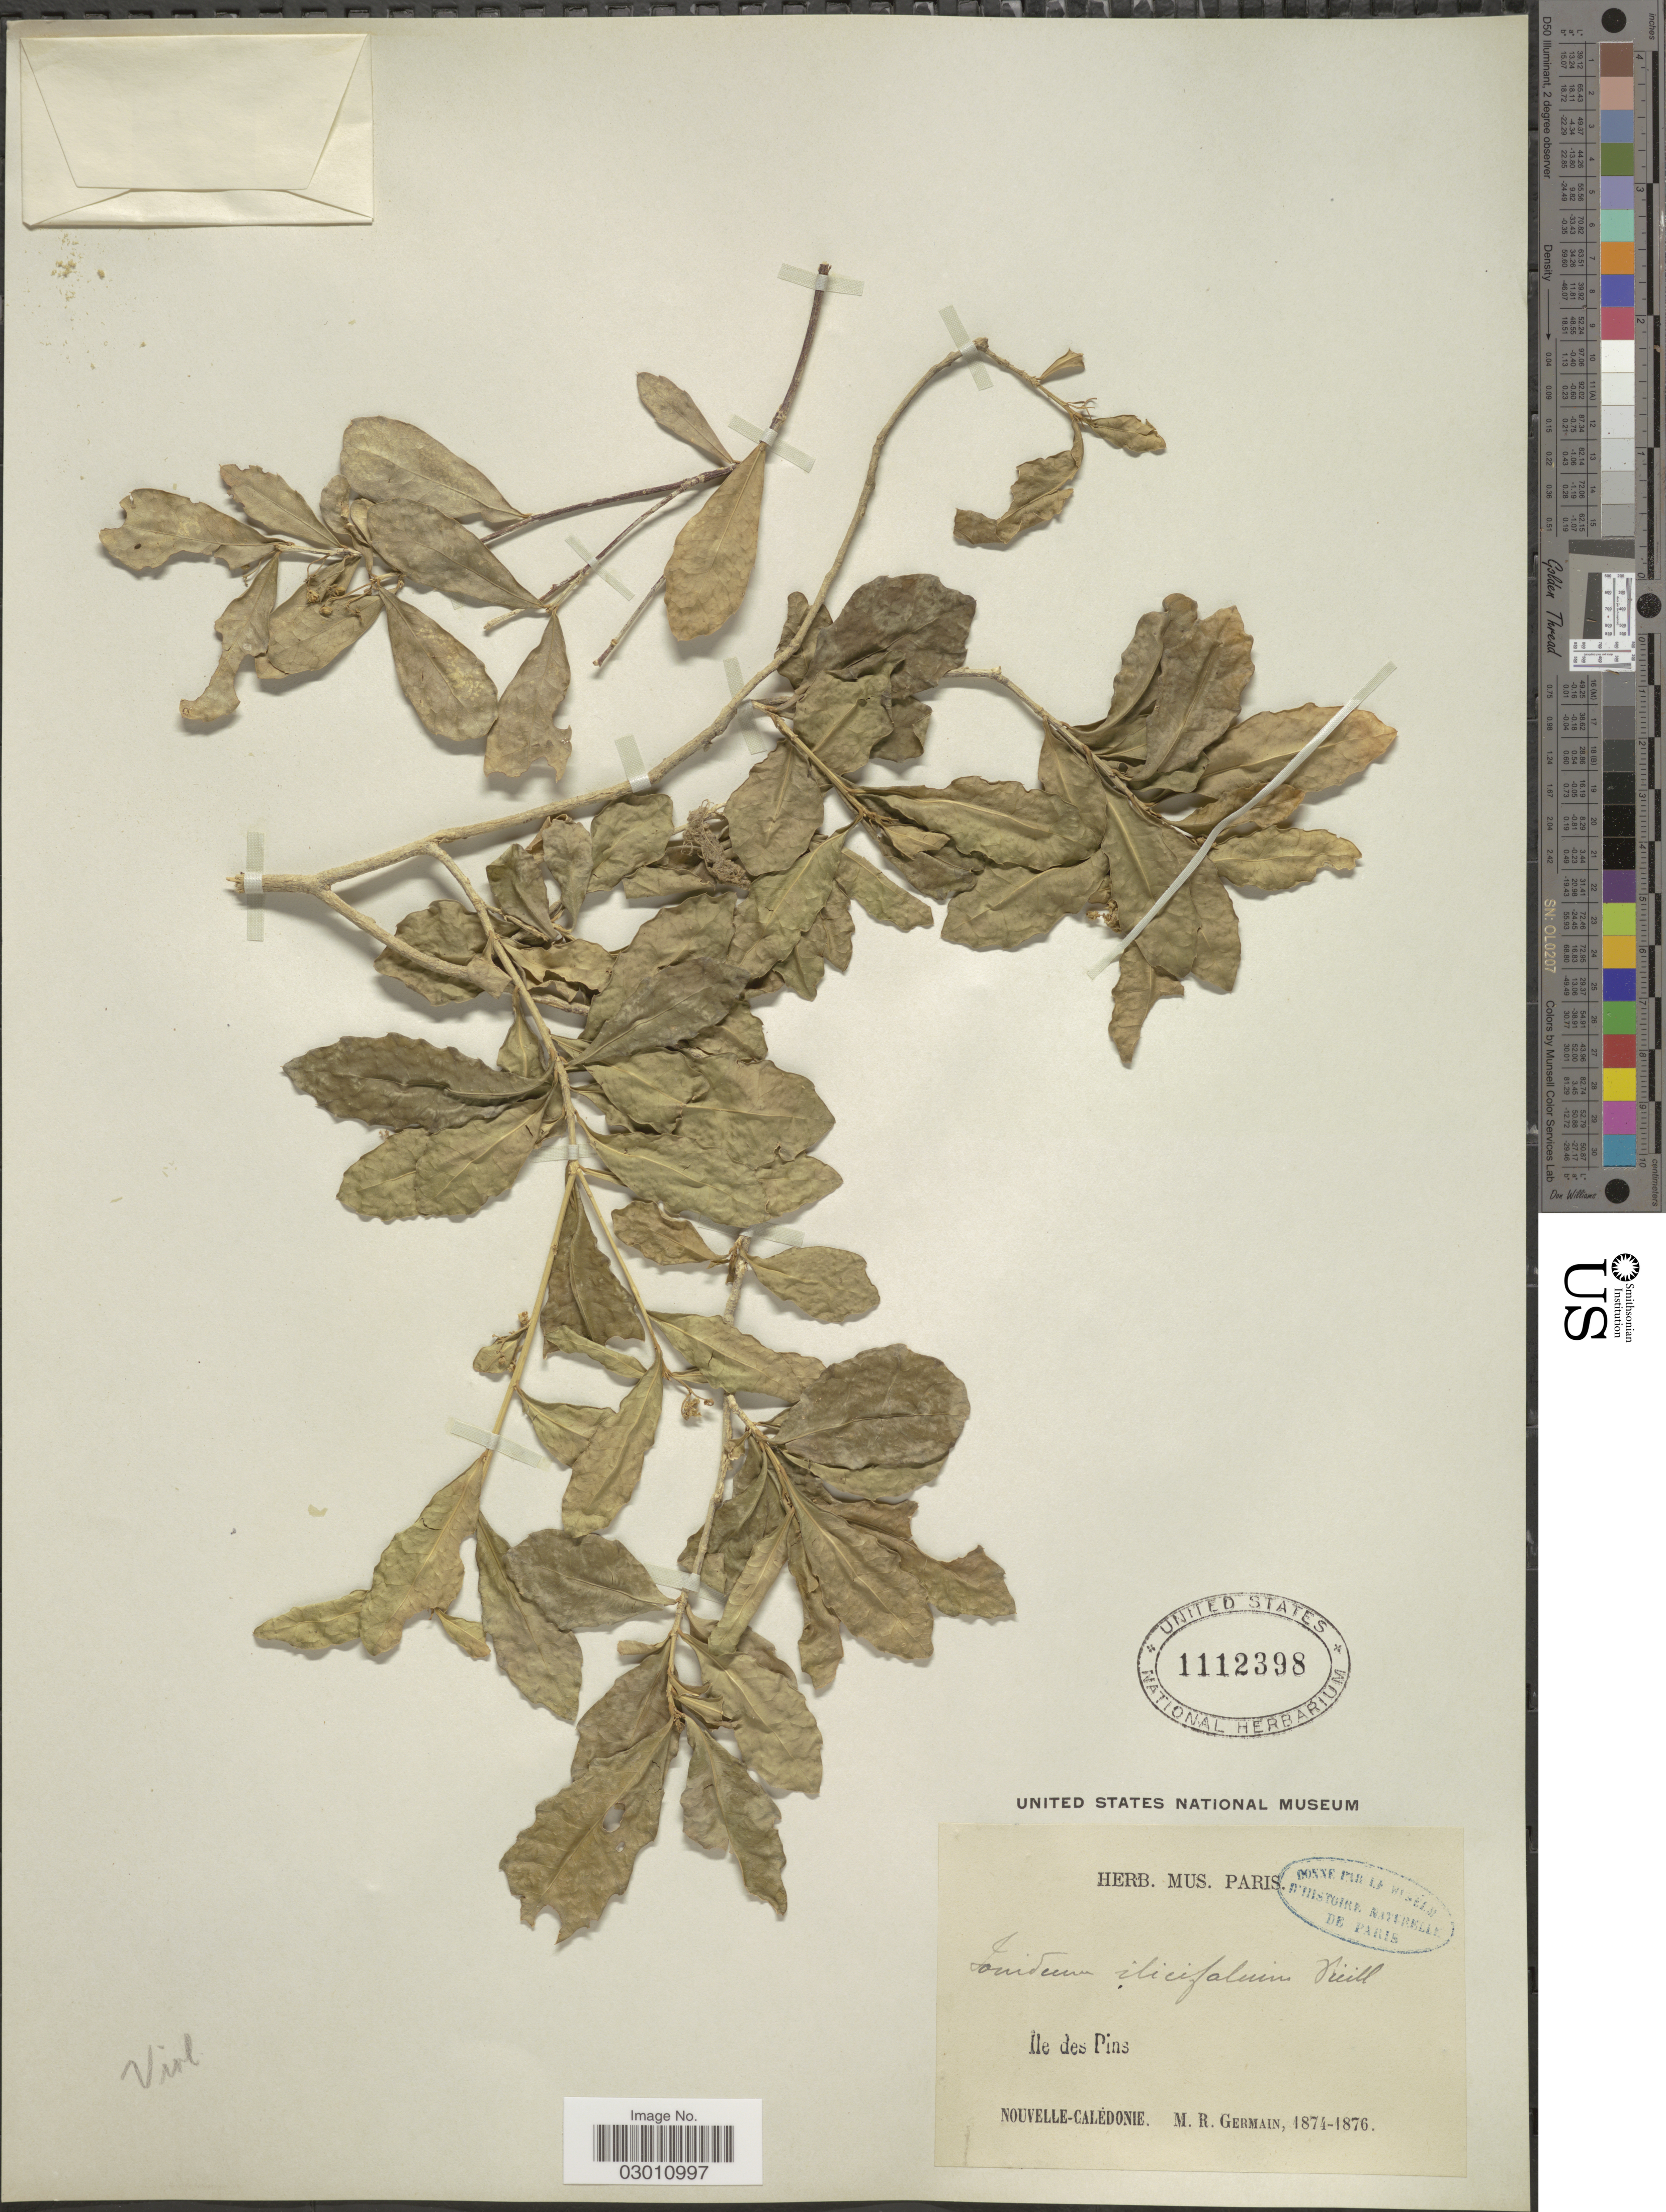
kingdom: Plantae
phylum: Tracheophyta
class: Magnoliopsida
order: Malpighiales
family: Violaceae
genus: Hybanthus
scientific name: Hybanthus caledonicus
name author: (Turcz.) Cretz.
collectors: M. Germain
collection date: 1874/1876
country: New Caledonia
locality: Ile des Pins. Nouvelle-Calédonie.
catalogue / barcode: US 1112398